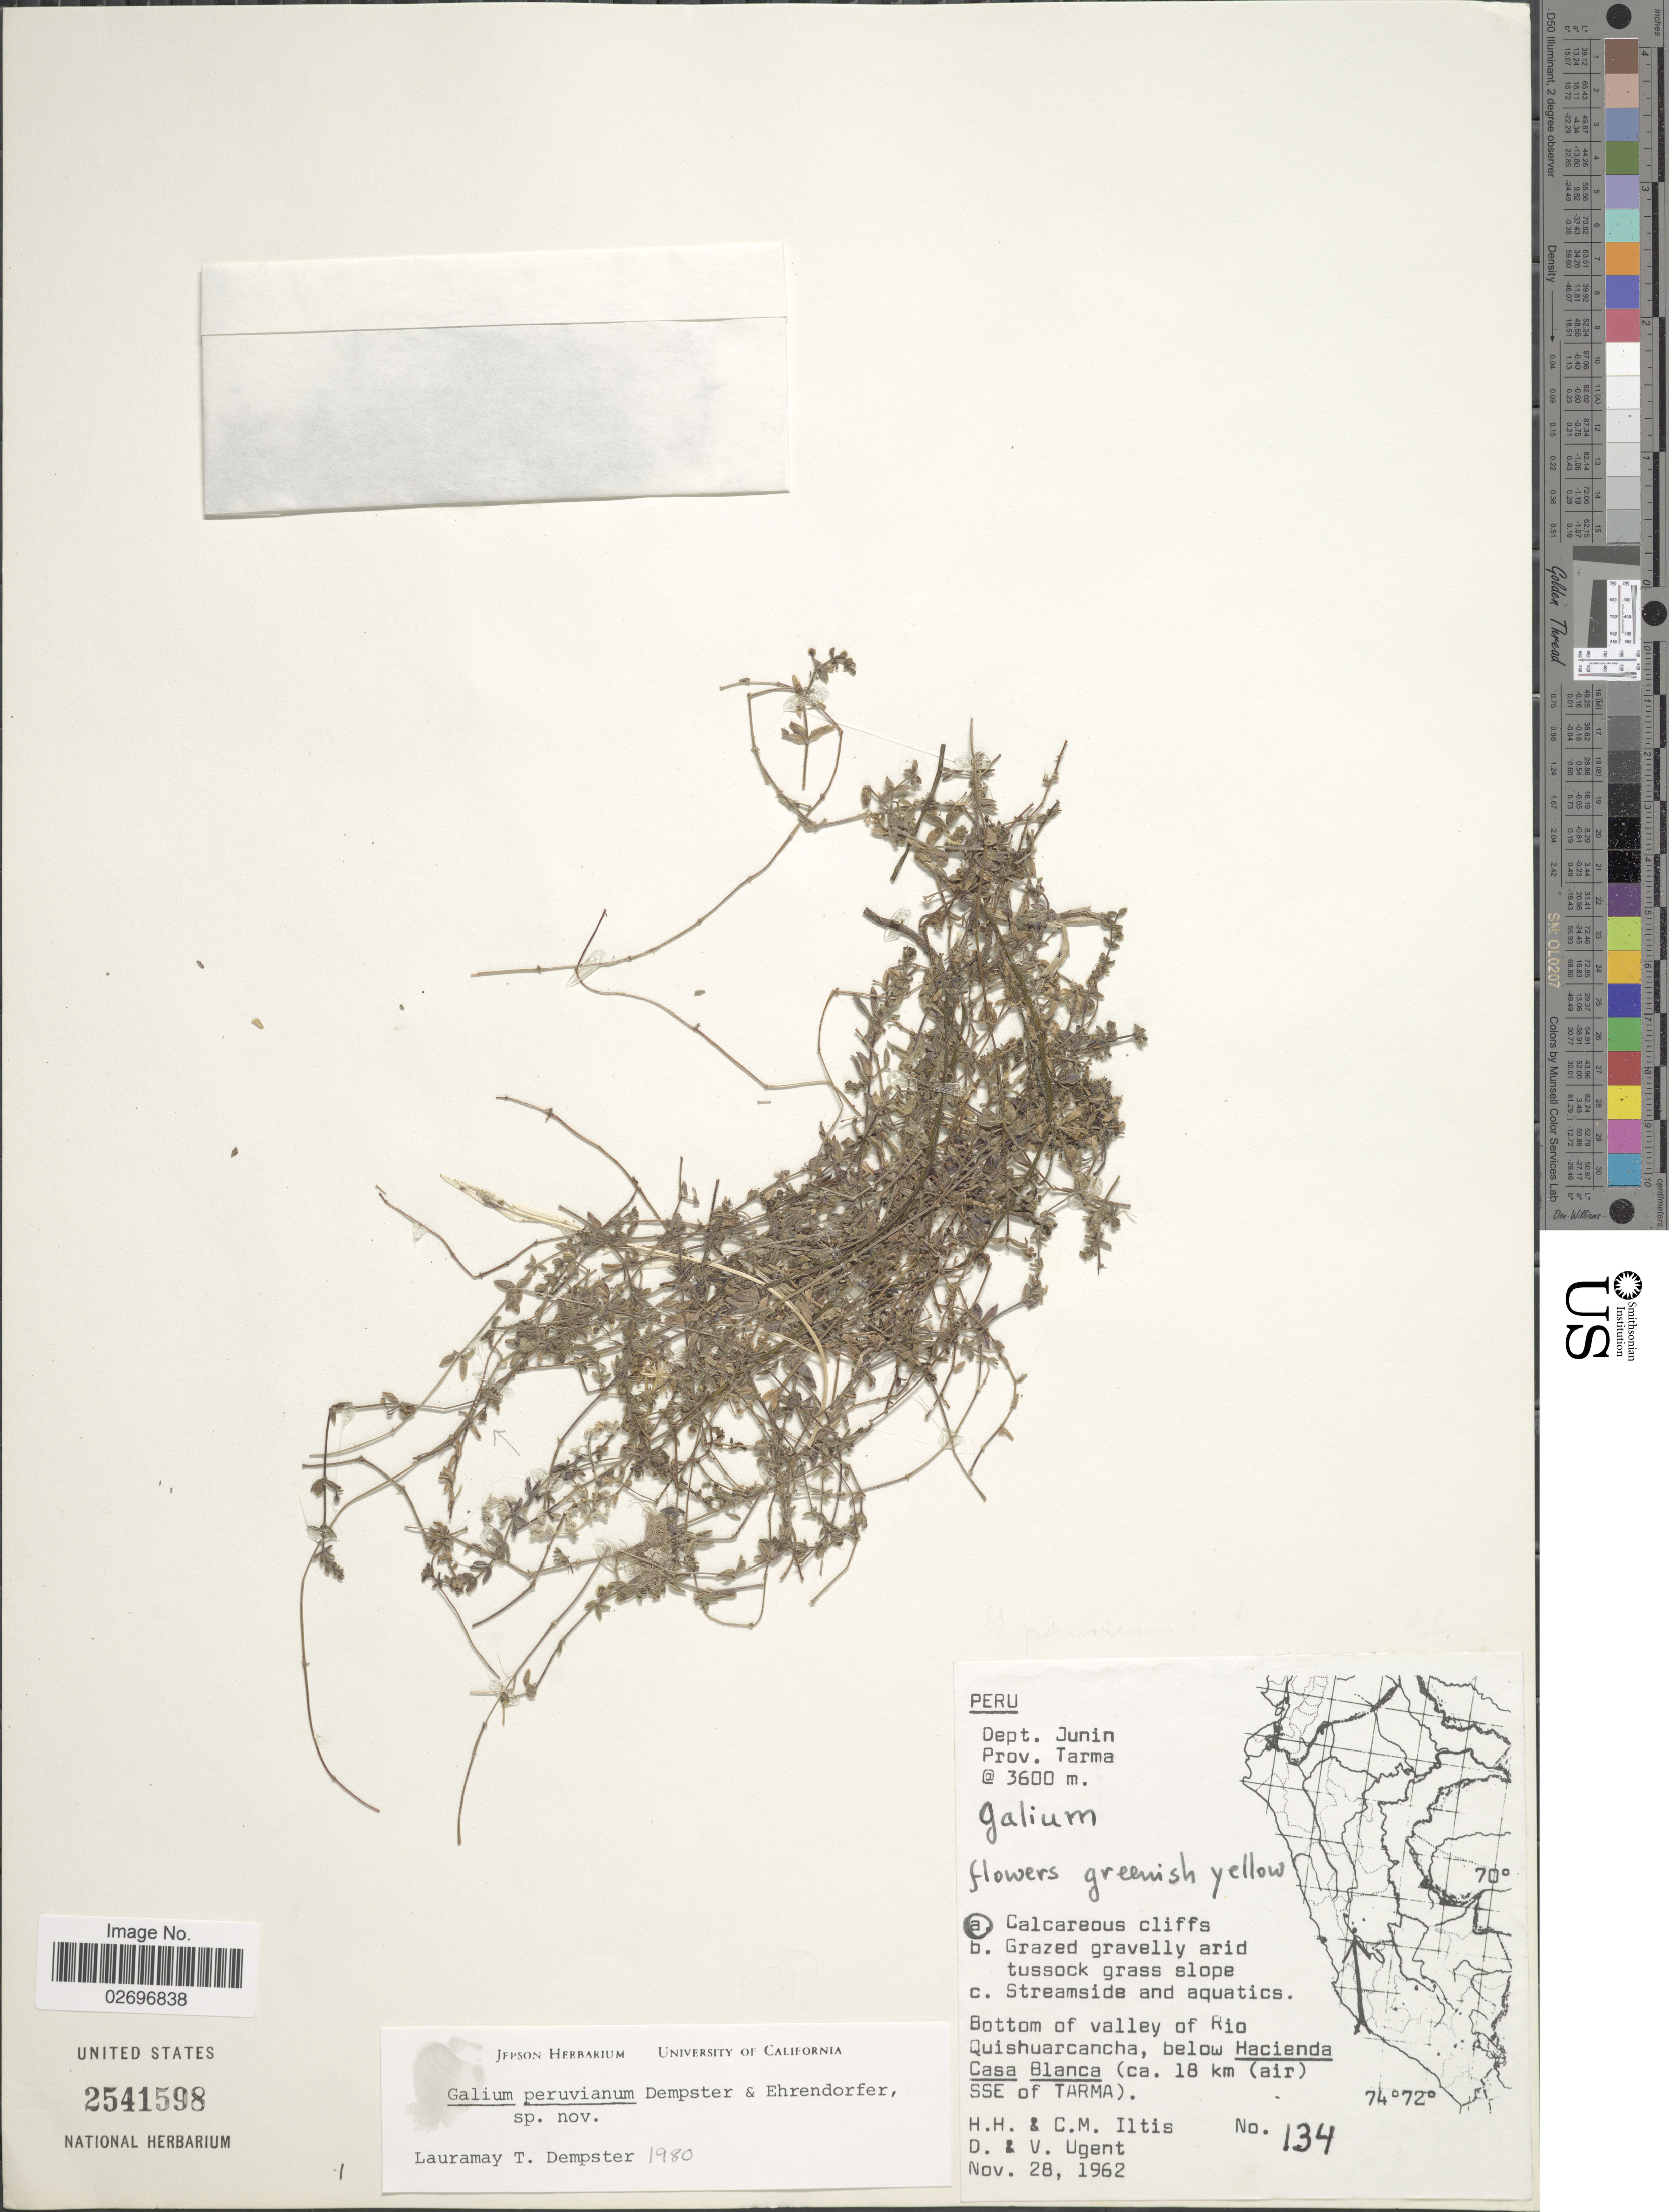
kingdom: Plantae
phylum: Tracheophyta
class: Magnoliopsida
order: Gentianales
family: Rubiaceae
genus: Galium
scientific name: Galium peruvianum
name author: Dempster & Ehrend.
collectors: H. H. Iltis, C. M Iltis, D. Ugent & V. Ugent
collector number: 134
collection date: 1962-11-28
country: Peru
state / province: Junín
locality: Dept. Junin, Prov. Tarma, Calcareous cliffs, Bottom of valley of Rio Quishuarcancha, below Hacienda Casa Blanca (ca. 18 km (air) SSE of Tarma)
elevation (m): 3600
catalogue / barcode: US 2541598